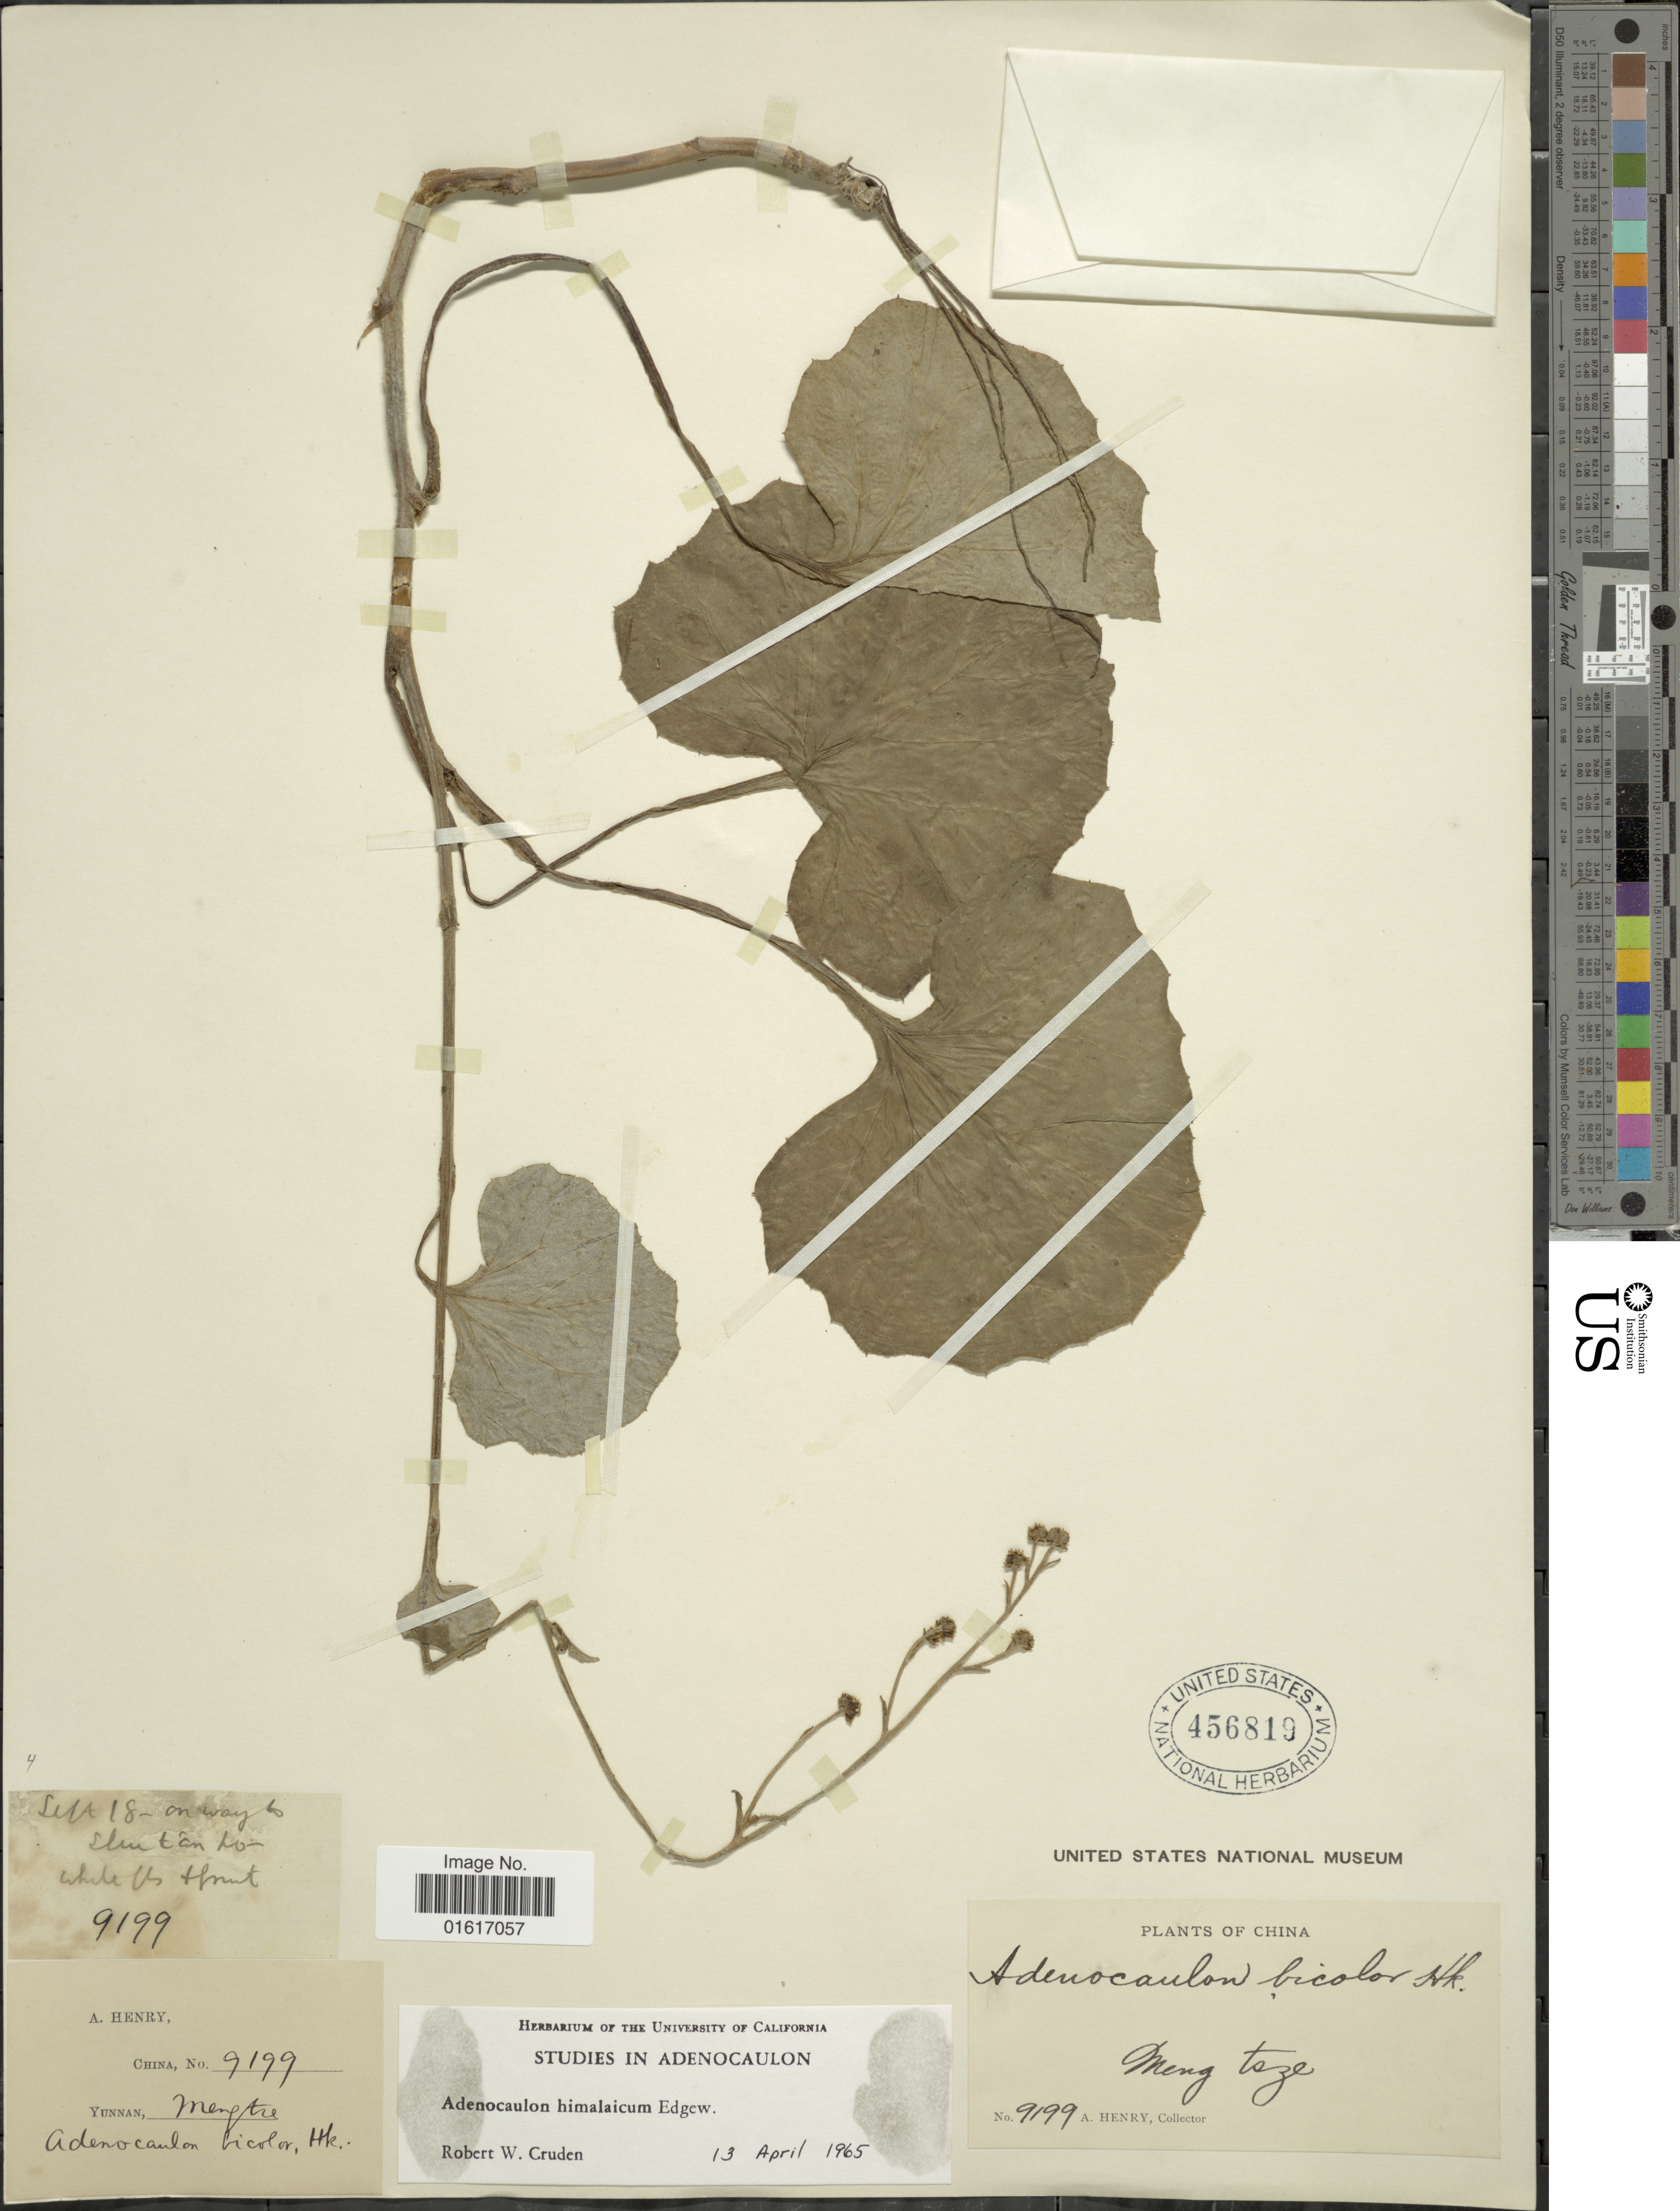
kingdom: Plantae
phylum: Tracheophyta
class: Magnoliopsida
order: Asterales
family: Asteraceae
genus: Adenocaulon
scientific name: Adenocaulon himalaicum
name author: Edgew.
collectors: A. Henry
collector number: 9199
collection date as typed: Sept 18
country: China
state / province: Yunnan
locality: Mengtze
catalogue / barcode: US 456819